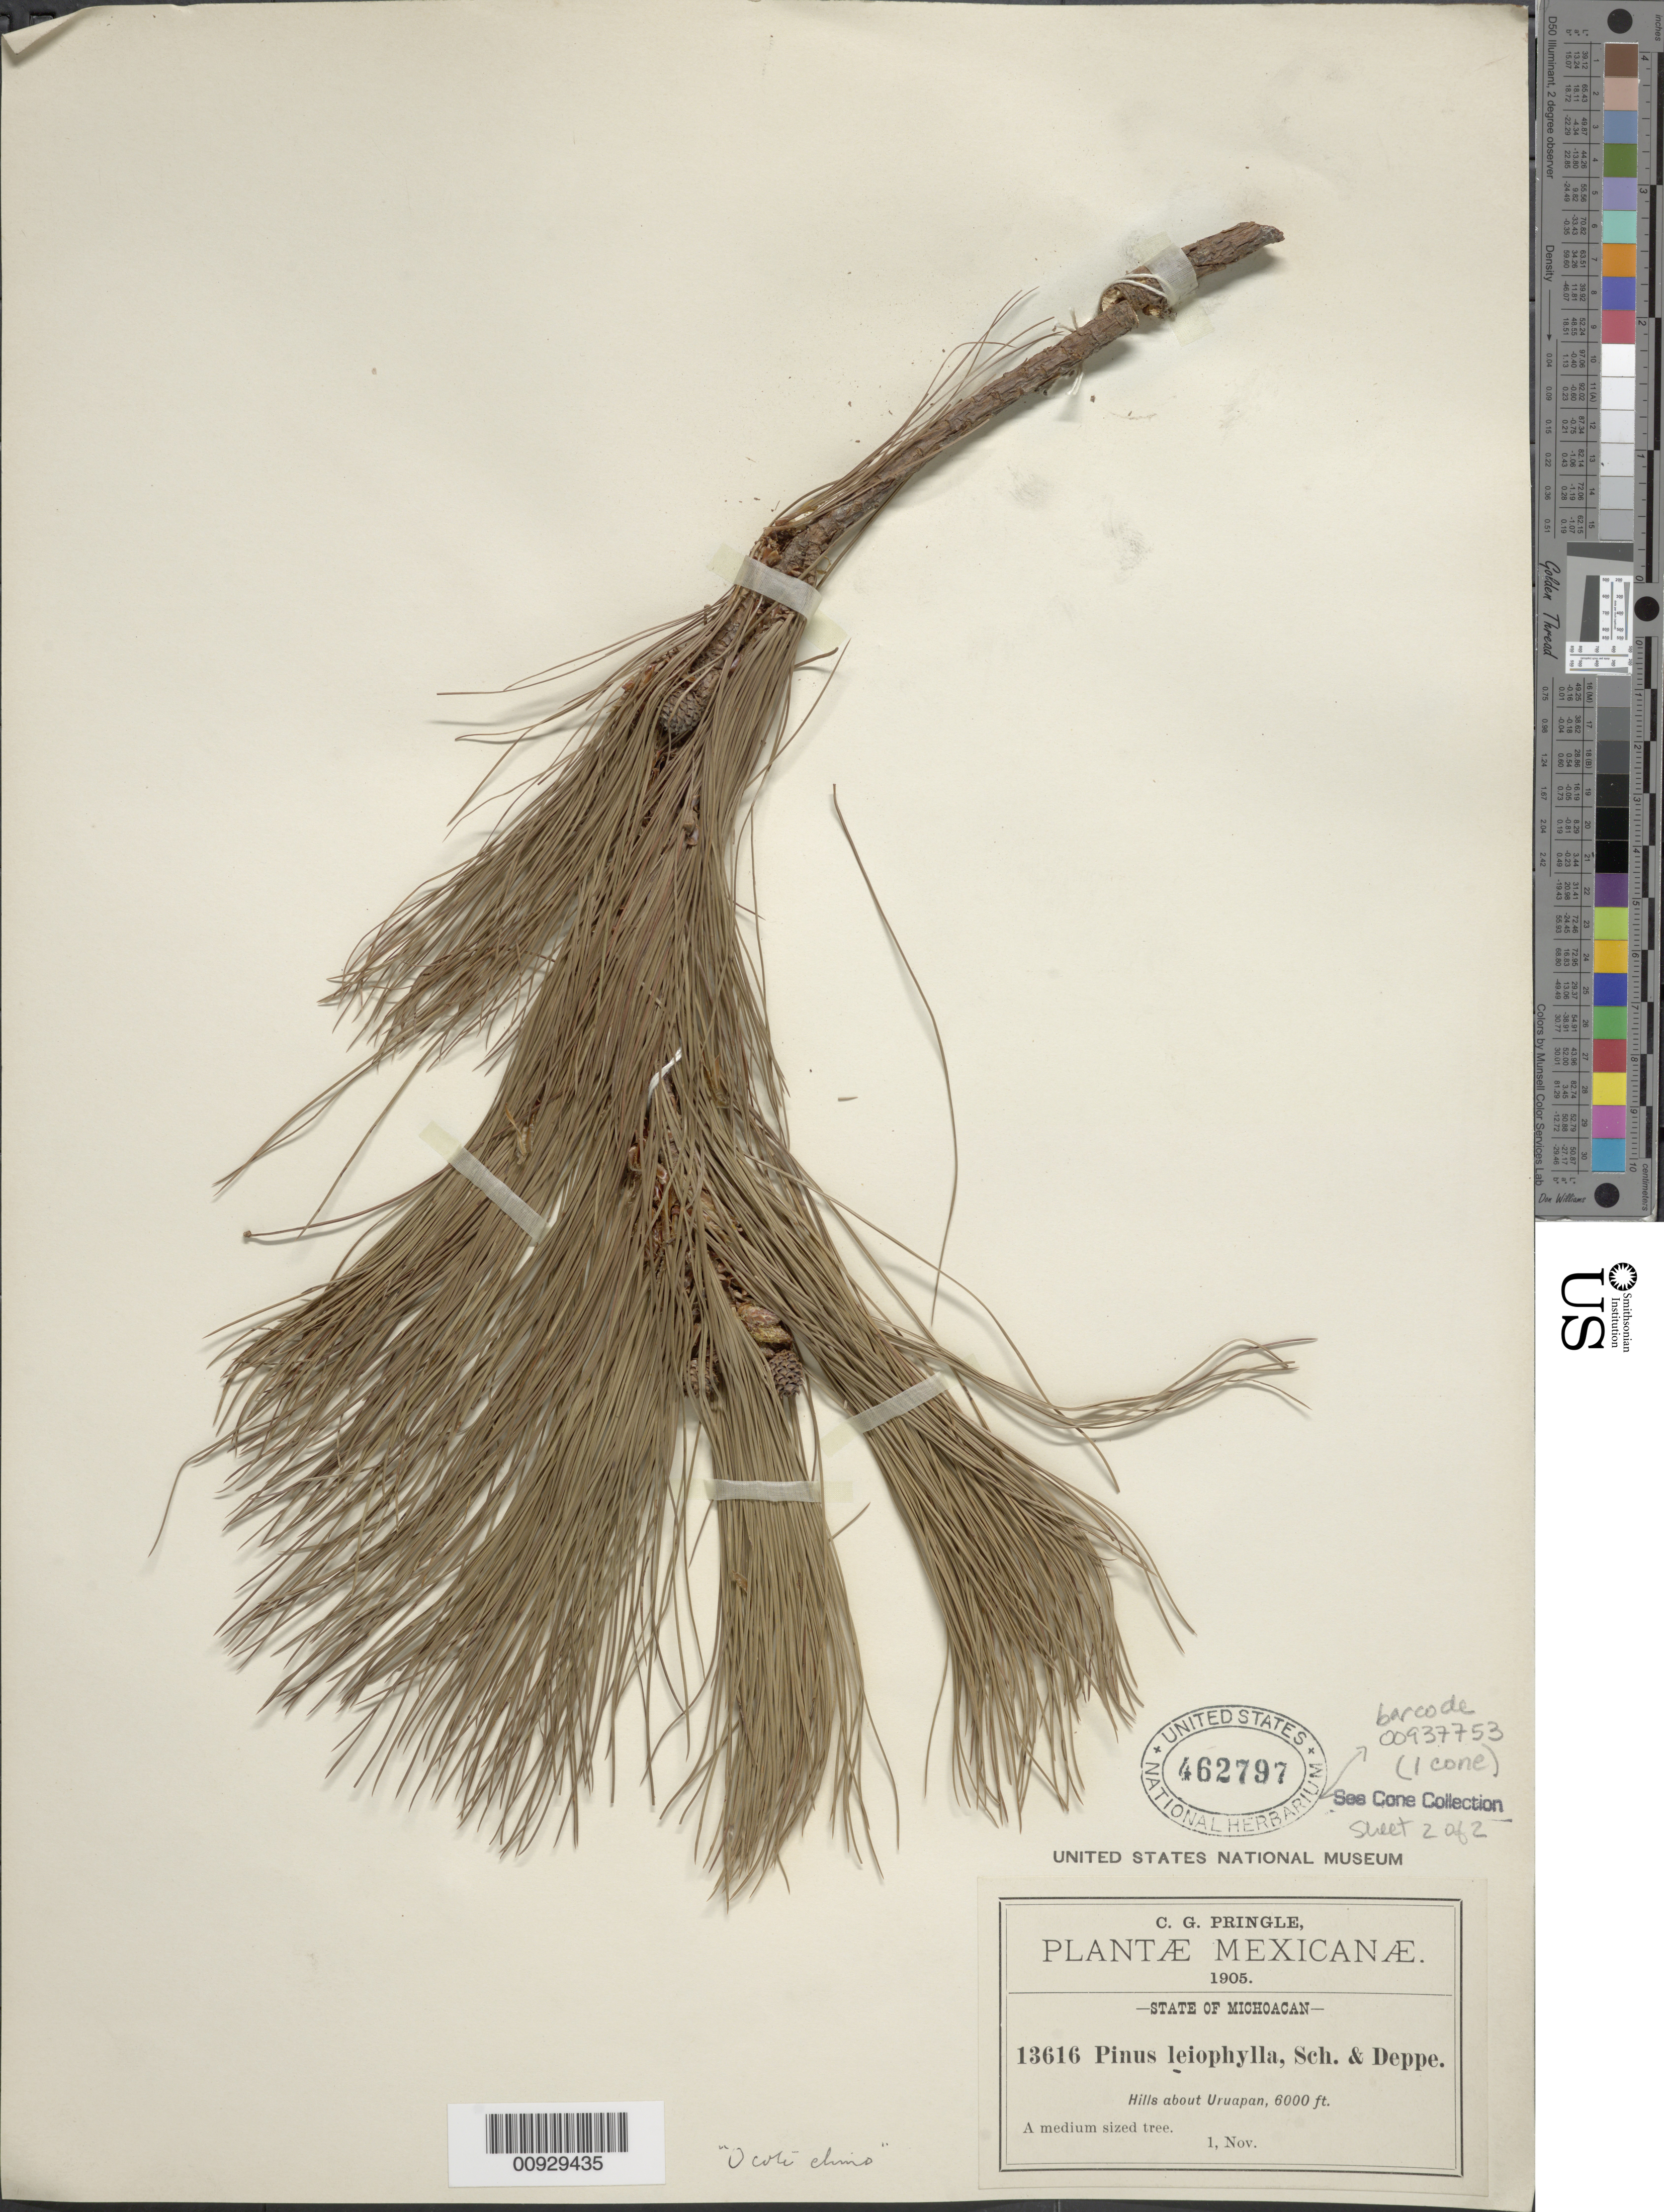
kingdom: Plantae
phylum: Tracheophyta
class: Pinopsida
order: Pinales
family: Pinaceae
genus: Pinus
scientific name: Pinus leiophylla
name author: Schiede ex Schltdl. & Cham.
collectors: C. G. Pringle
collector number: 13616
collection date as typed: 01 Nov 1905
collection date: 1905-11-01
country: Mexico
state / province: Michoacán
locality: Hills about Uruapan.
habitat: Hills.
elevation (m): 1829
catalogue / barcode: US 462797